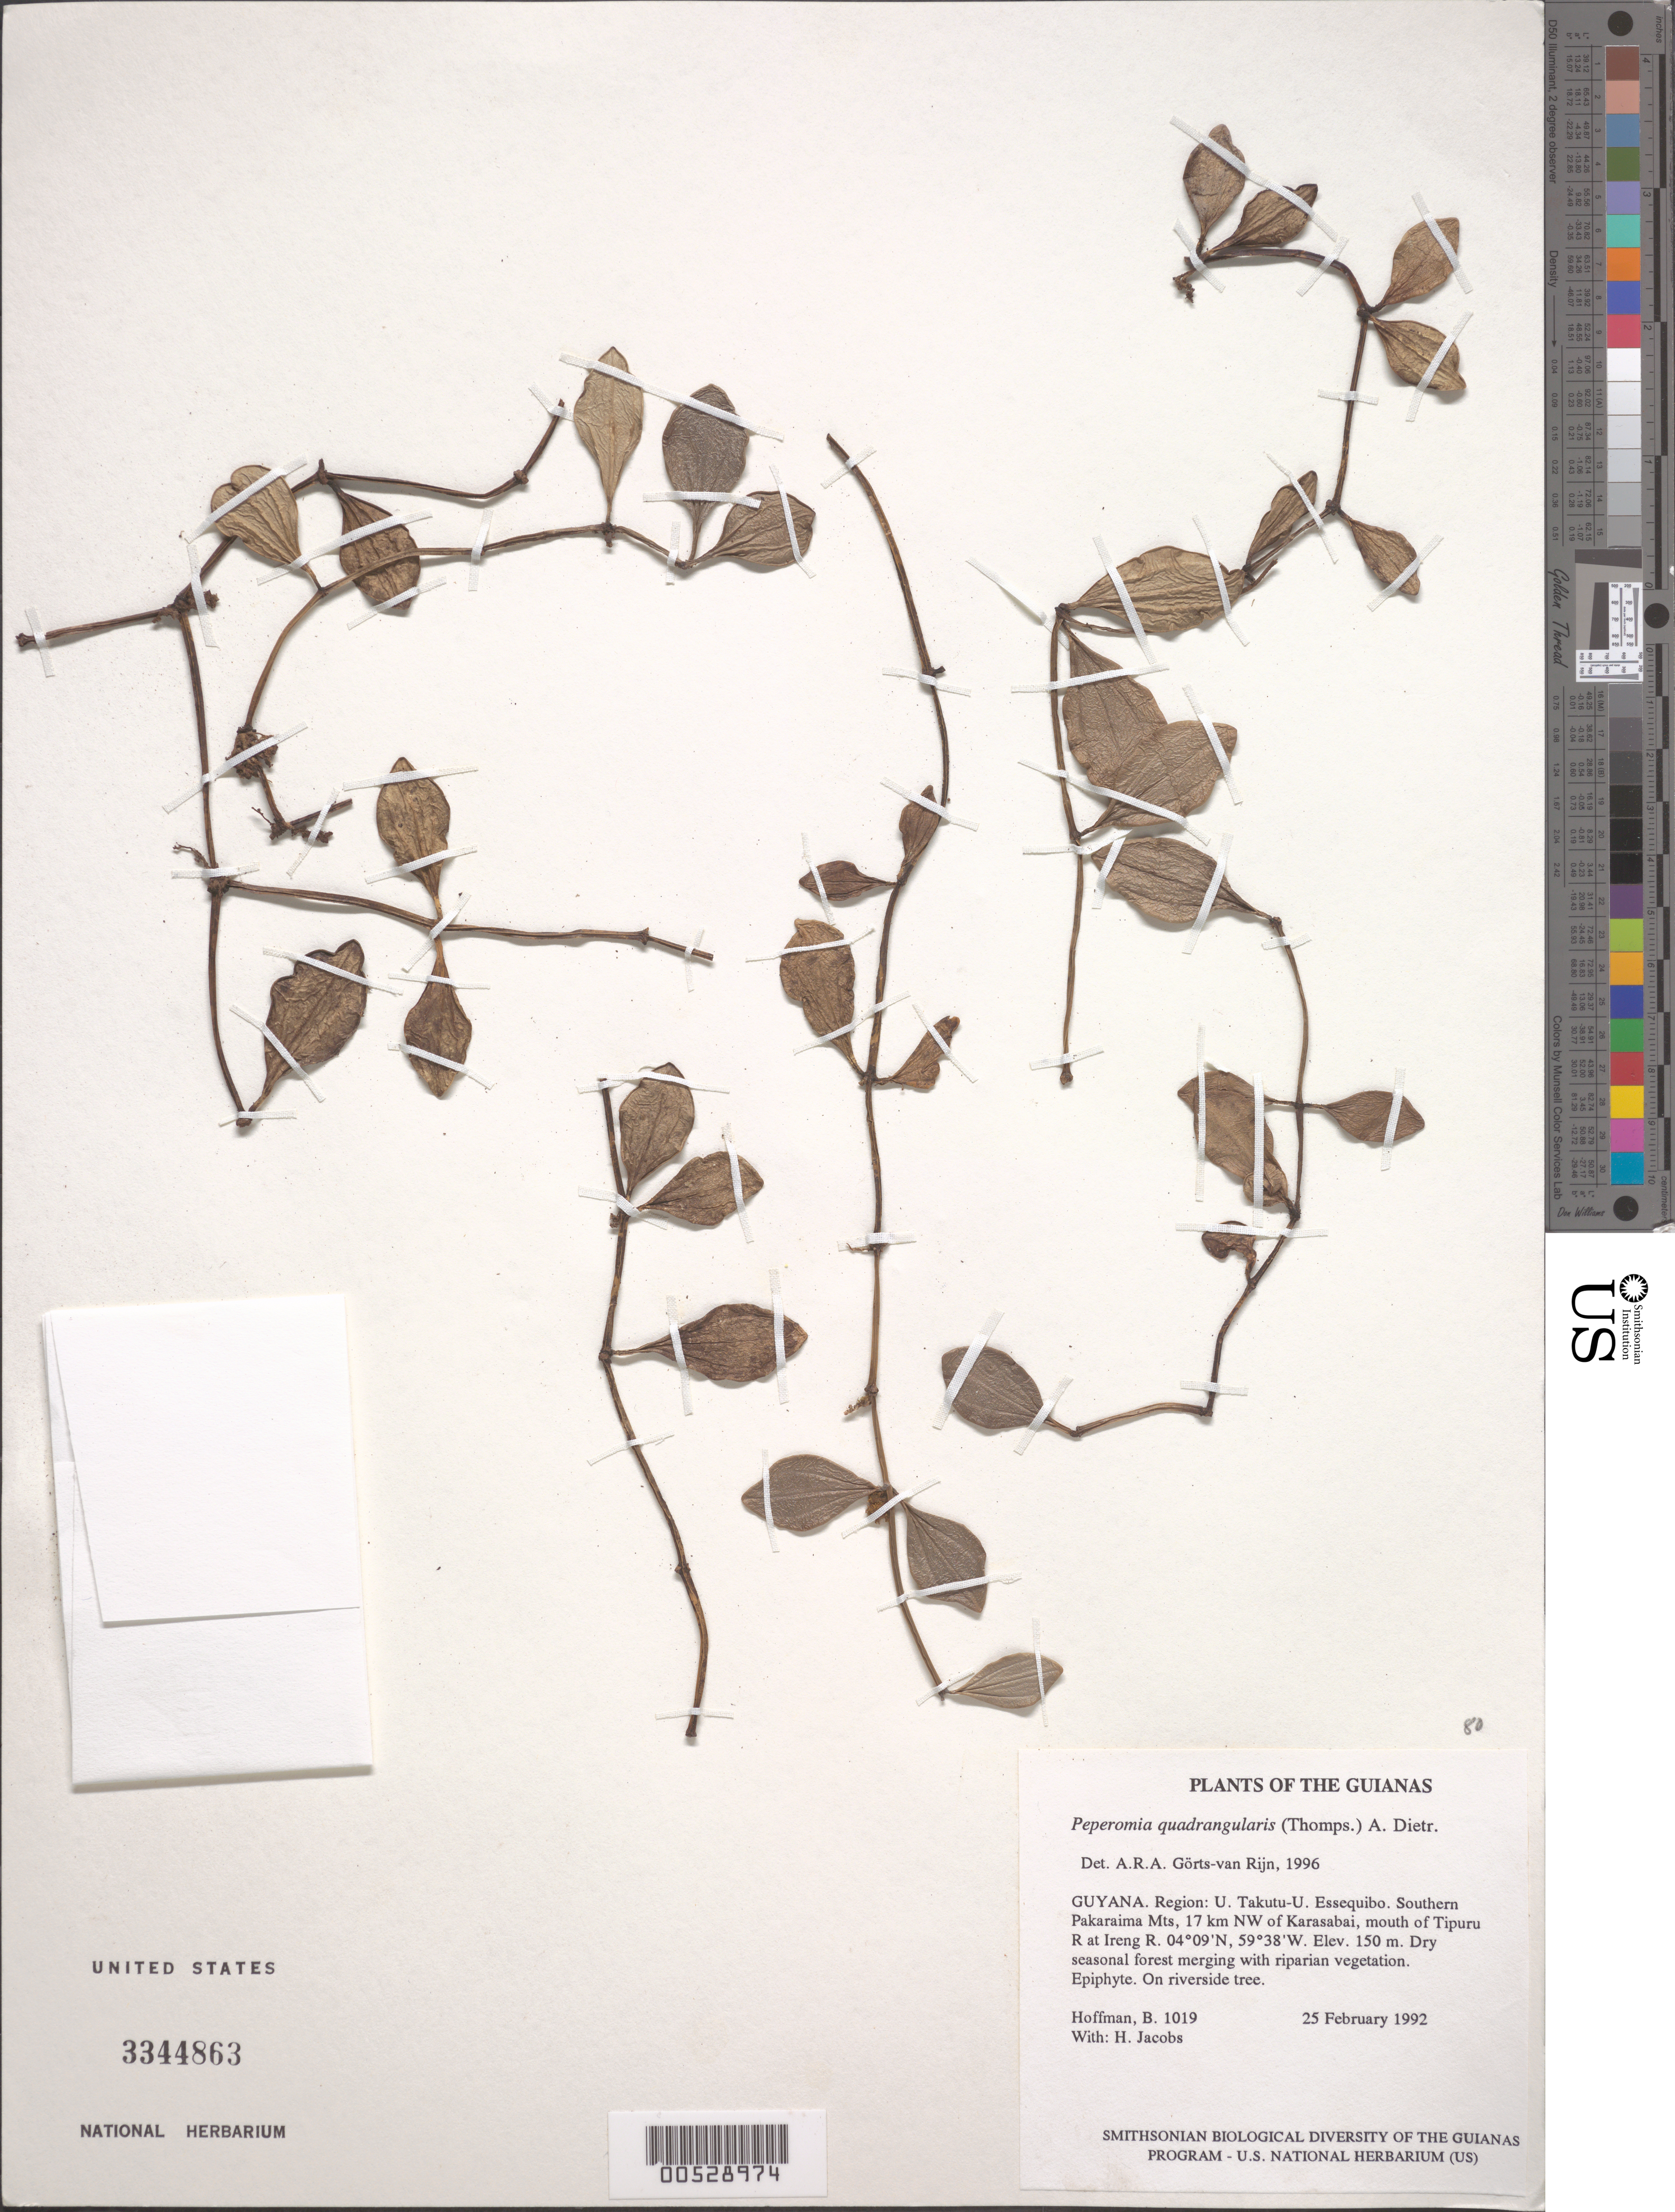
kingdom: Plantae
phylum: Tracheophyta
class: Magnoliopsida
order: Piperales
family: Piperaceae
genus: Peperomia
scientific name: Peperomia quadrangularis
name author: (J.V. Thomps.) A. Dietr.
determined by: Görts-van Rijn, A. R. A.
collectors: B. Hoffman & H. Jacobs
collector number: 1019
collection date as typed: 25 February 1992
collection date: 1992-02-25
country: Guyana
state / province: U. Takutu-U. Essequibo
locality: Southern Pakaraima Mts, 17 km NW of Karasabai, mouth of Tipuru River at Ireng River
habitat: Dry seasonal forest merging with riparian vegetation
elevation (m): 150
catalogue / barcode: US 3344863